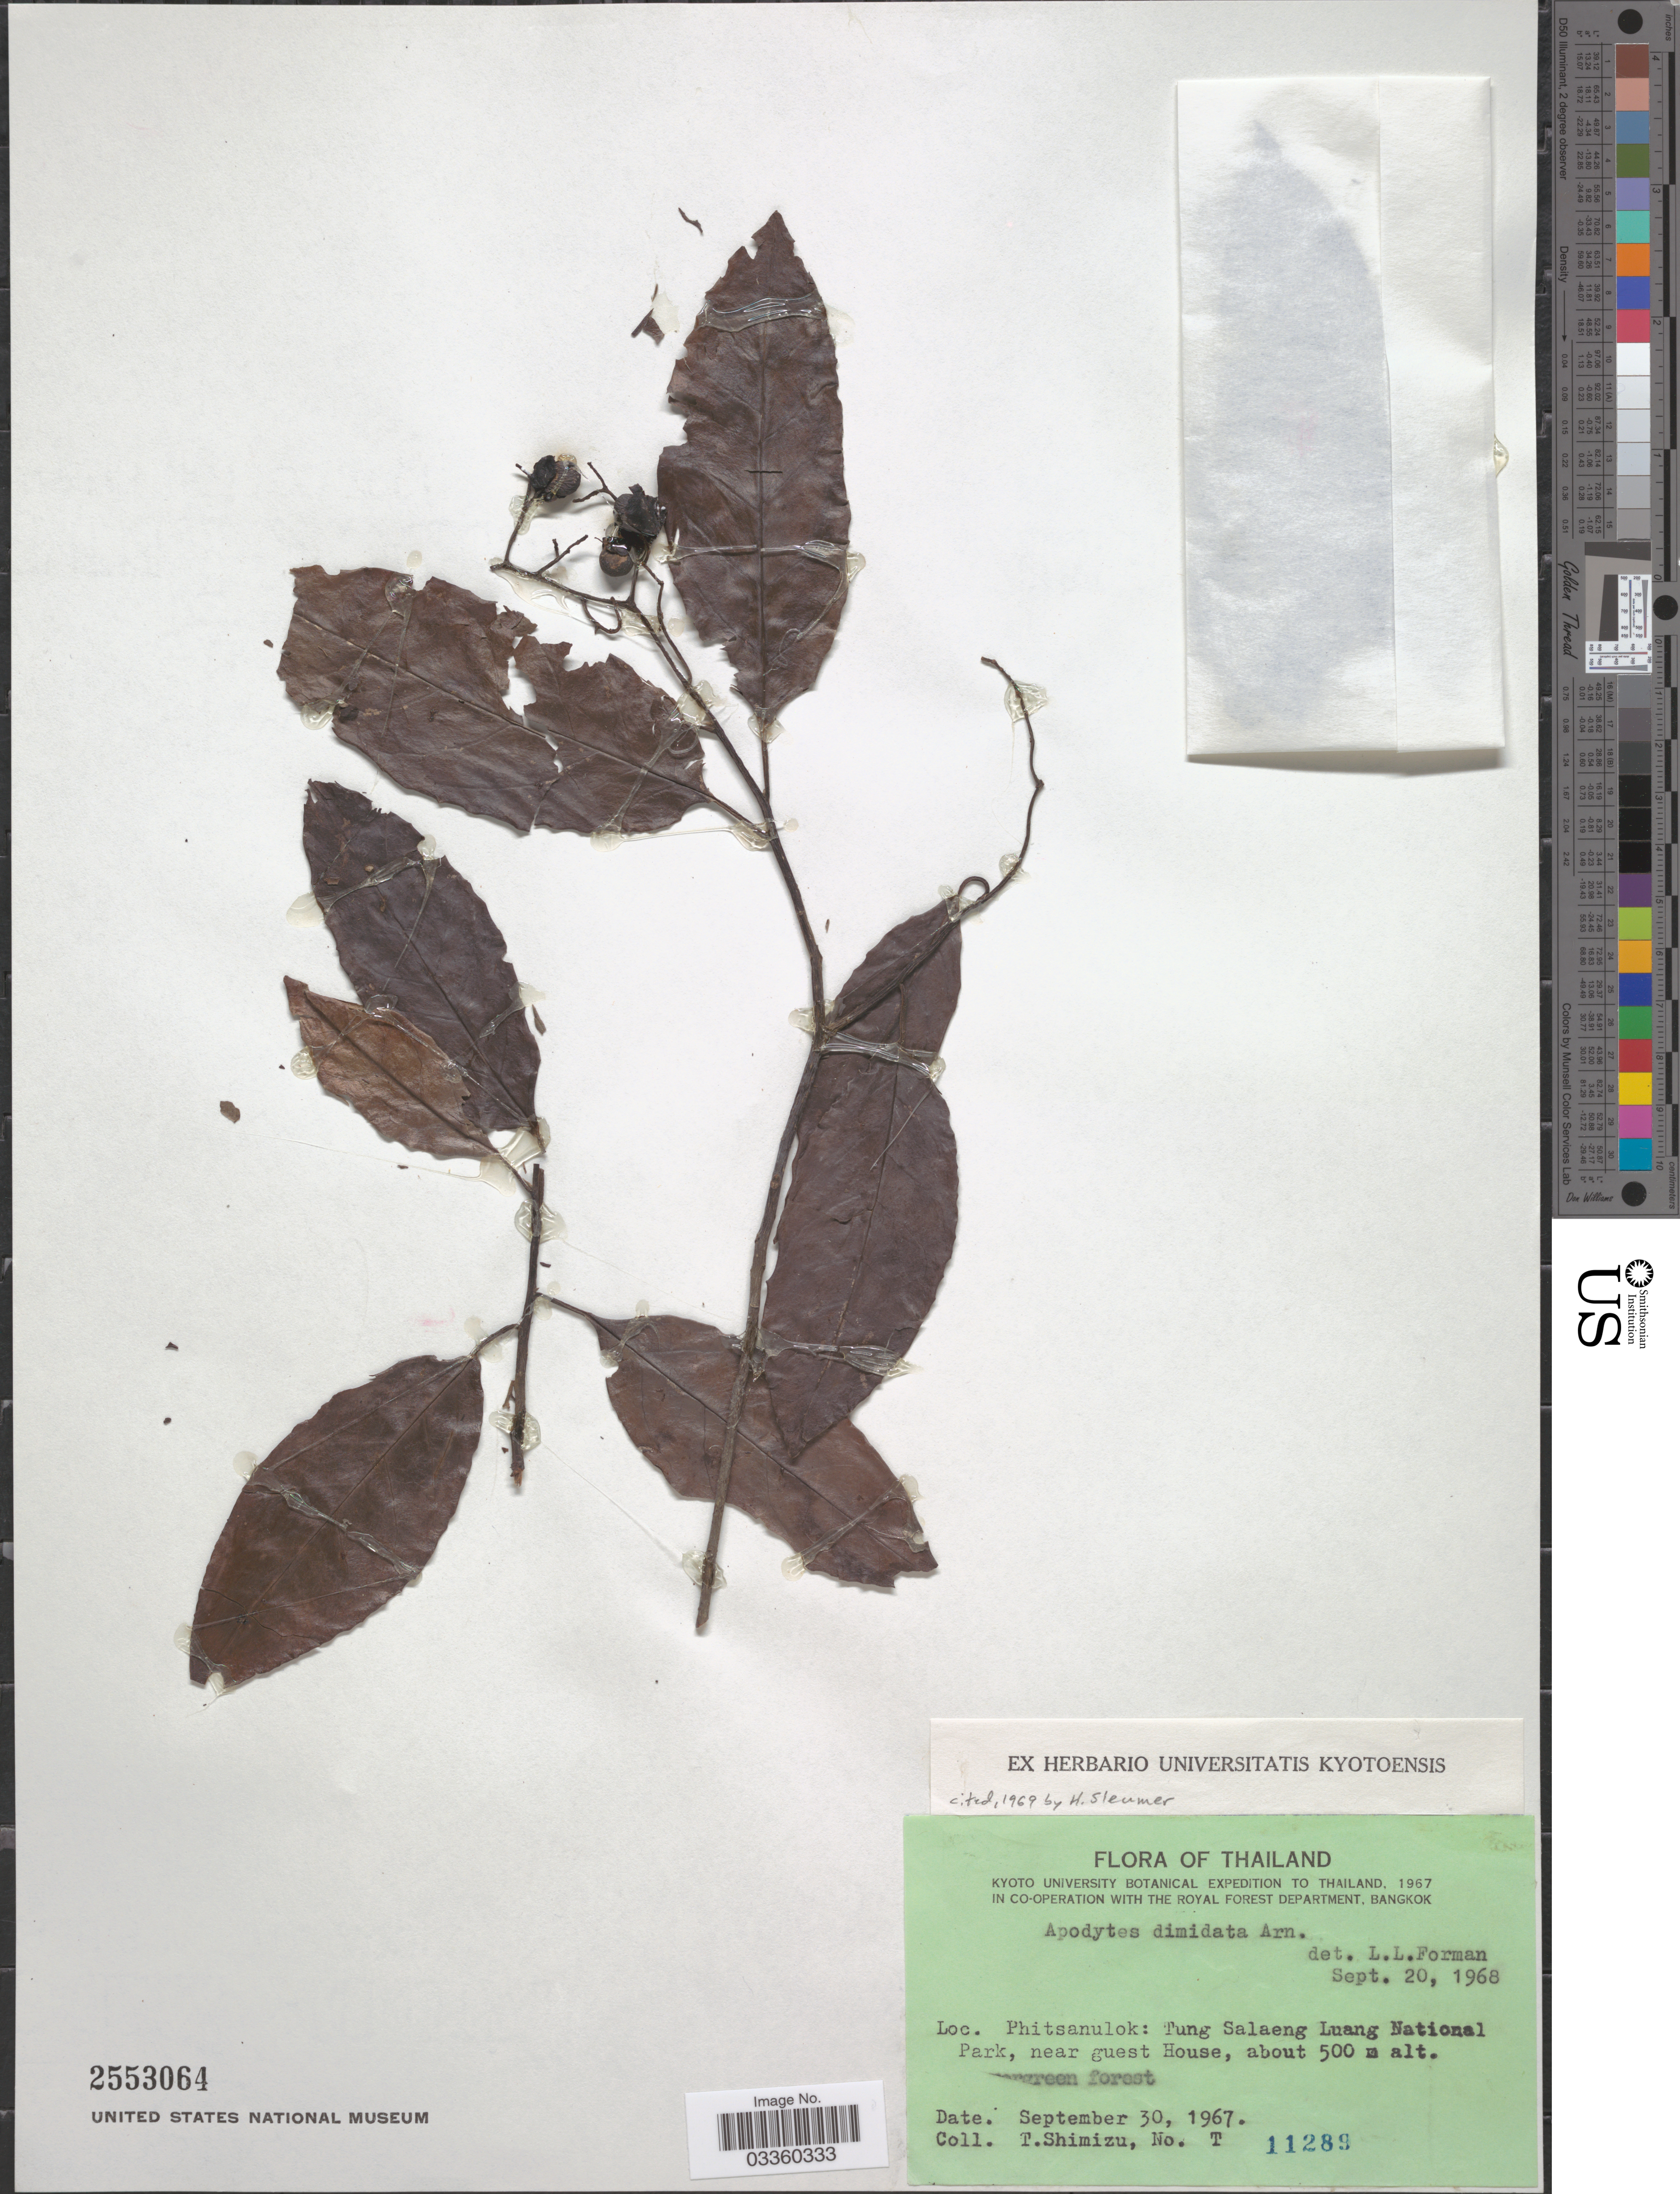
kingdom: Plantae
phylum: Tracheophyta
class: Magnoliopsida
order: Metteniusales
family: Metteniusaceae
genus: Apodytes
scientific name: Apodytes dimidiata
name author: E. Mey. ex Arn.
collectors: T. Shimizu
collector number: T11289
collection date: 1967-09-30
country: Thailand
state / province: Phitsanulok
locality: Tung Salaeng Luang National Park, near guest House.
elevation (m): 500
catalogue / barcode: US 2553064